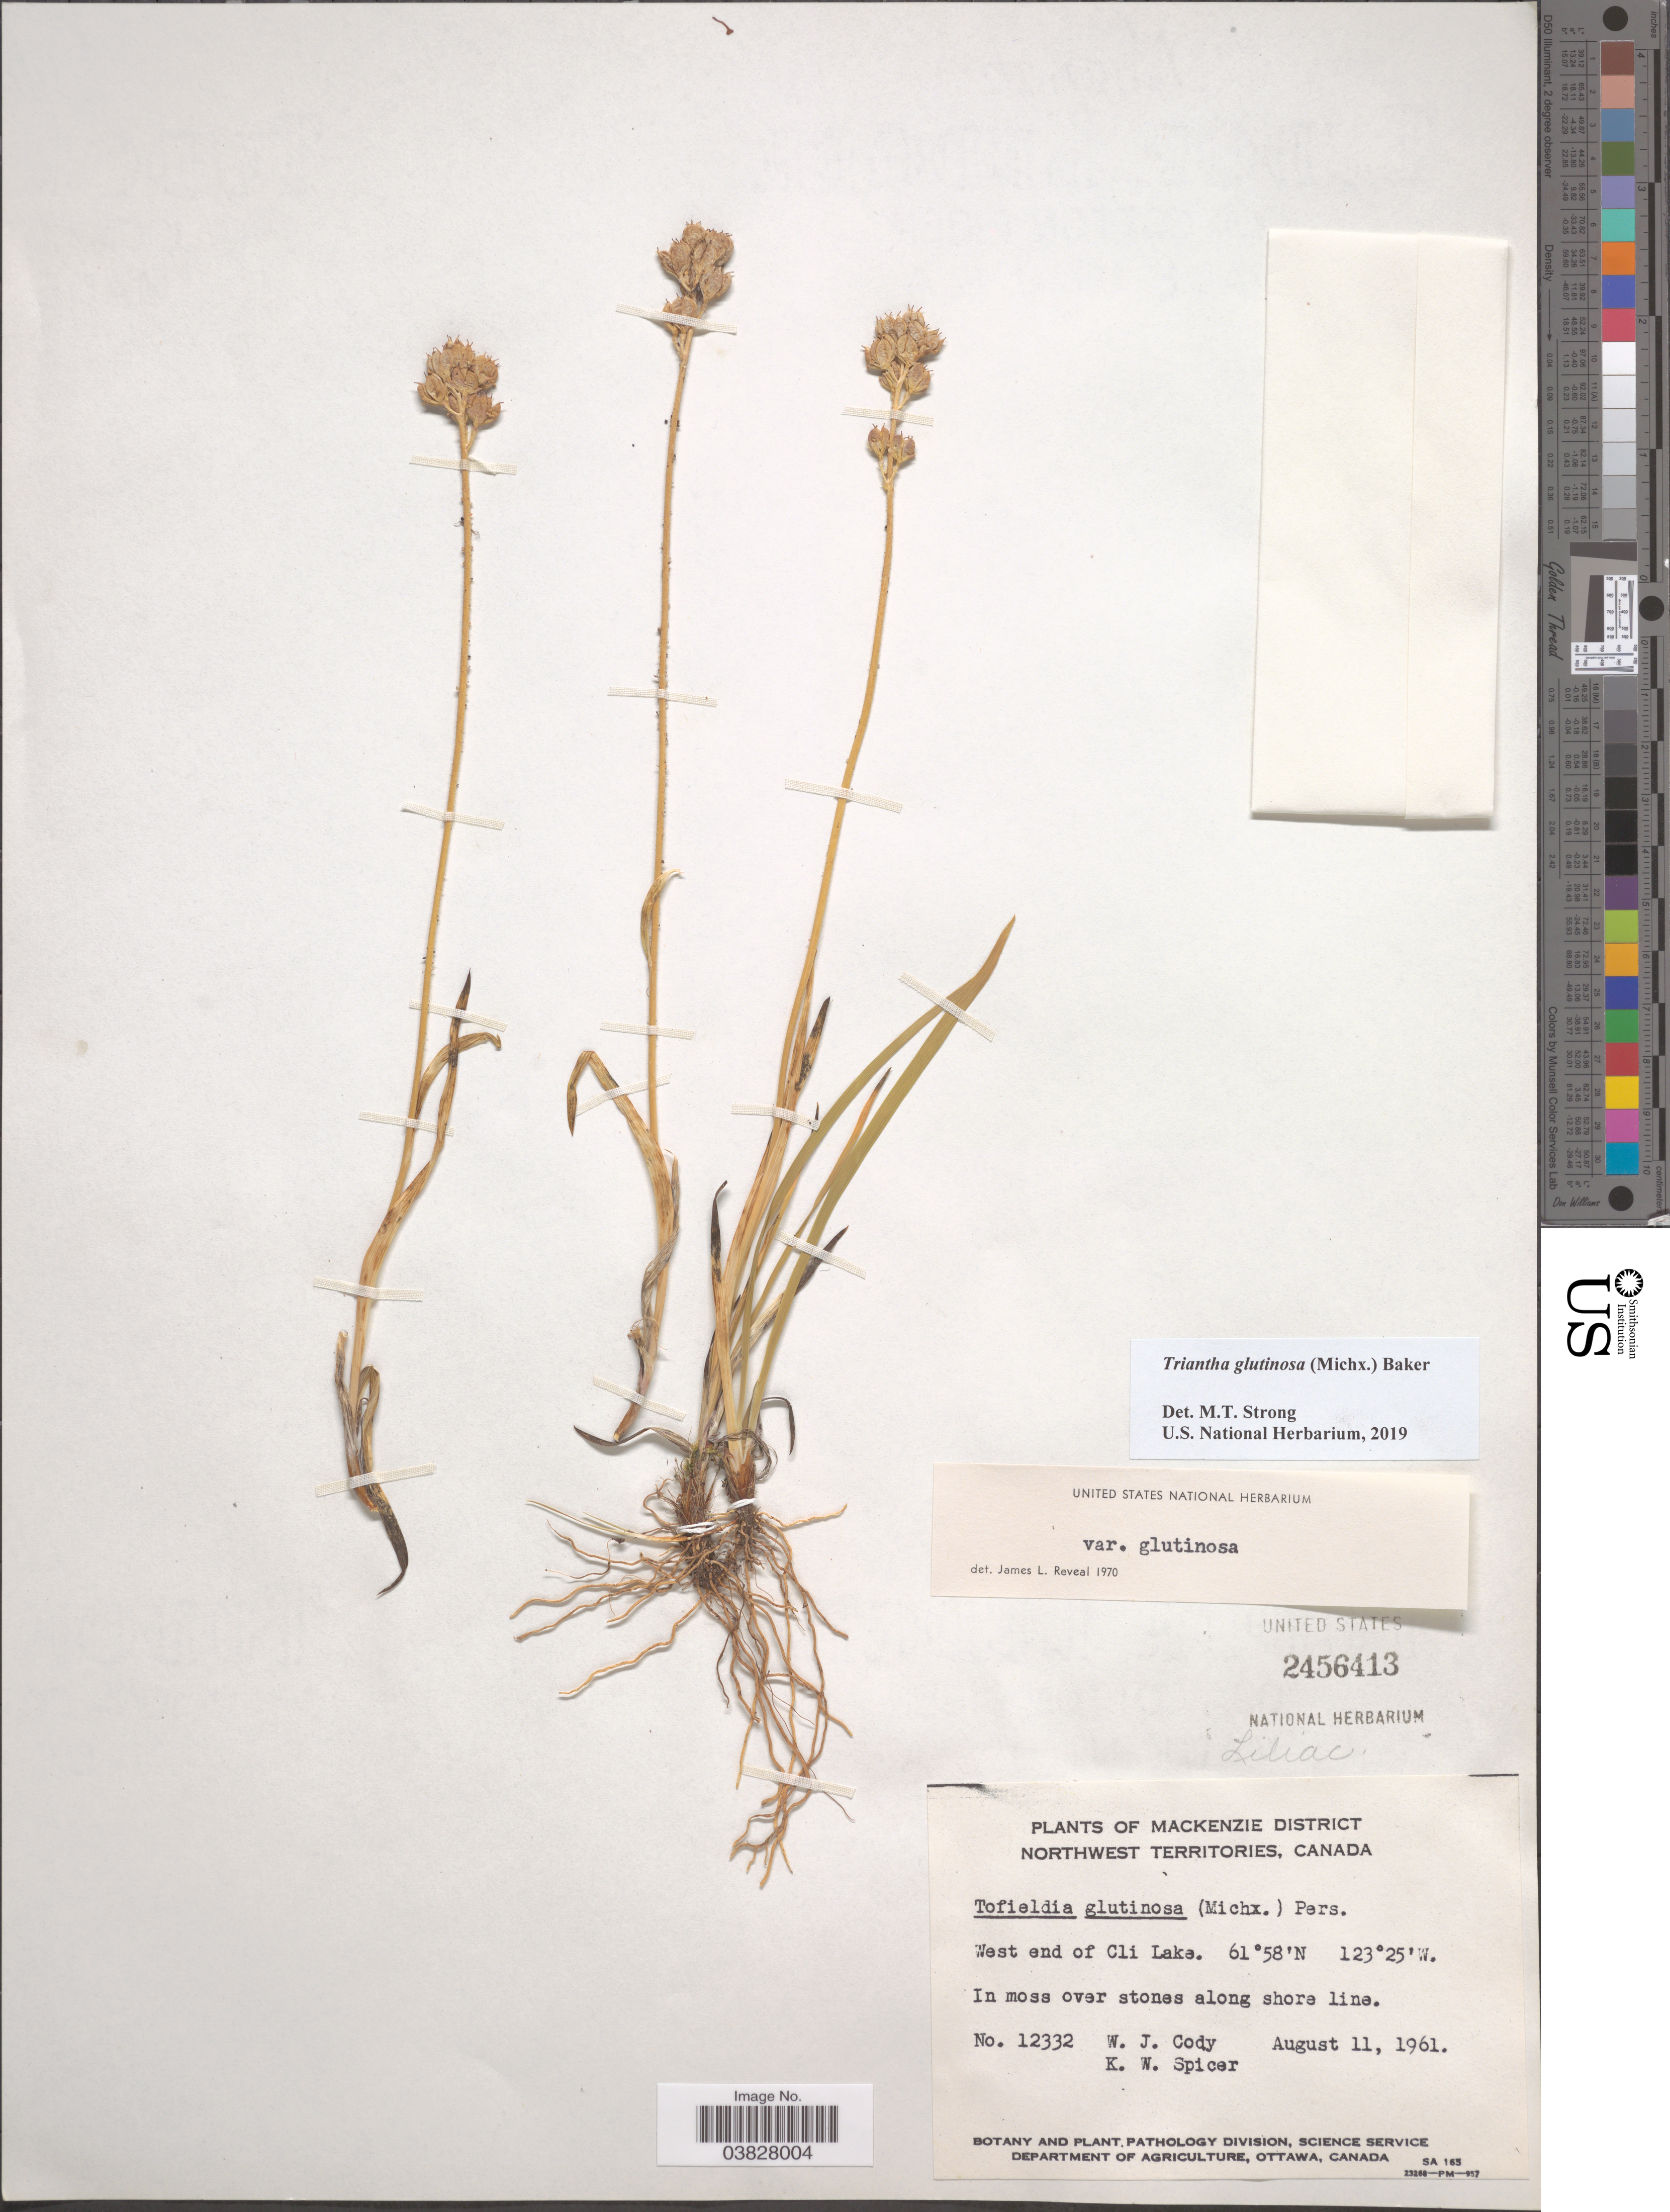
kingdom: Plantae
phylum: Tracheophyta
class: Liliopsida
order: Alismatales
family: Tofieldiaceae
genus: Triantha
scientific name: Triantha glutinosa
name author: (Michx.) Baker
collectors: W. Cody & K. Spicer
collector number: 12332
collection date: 1961-08-11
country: Canada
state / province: Northwest Territories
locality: Mackenzie District. West end of Cli Lake. Along shore line.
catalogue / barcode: US 2456413